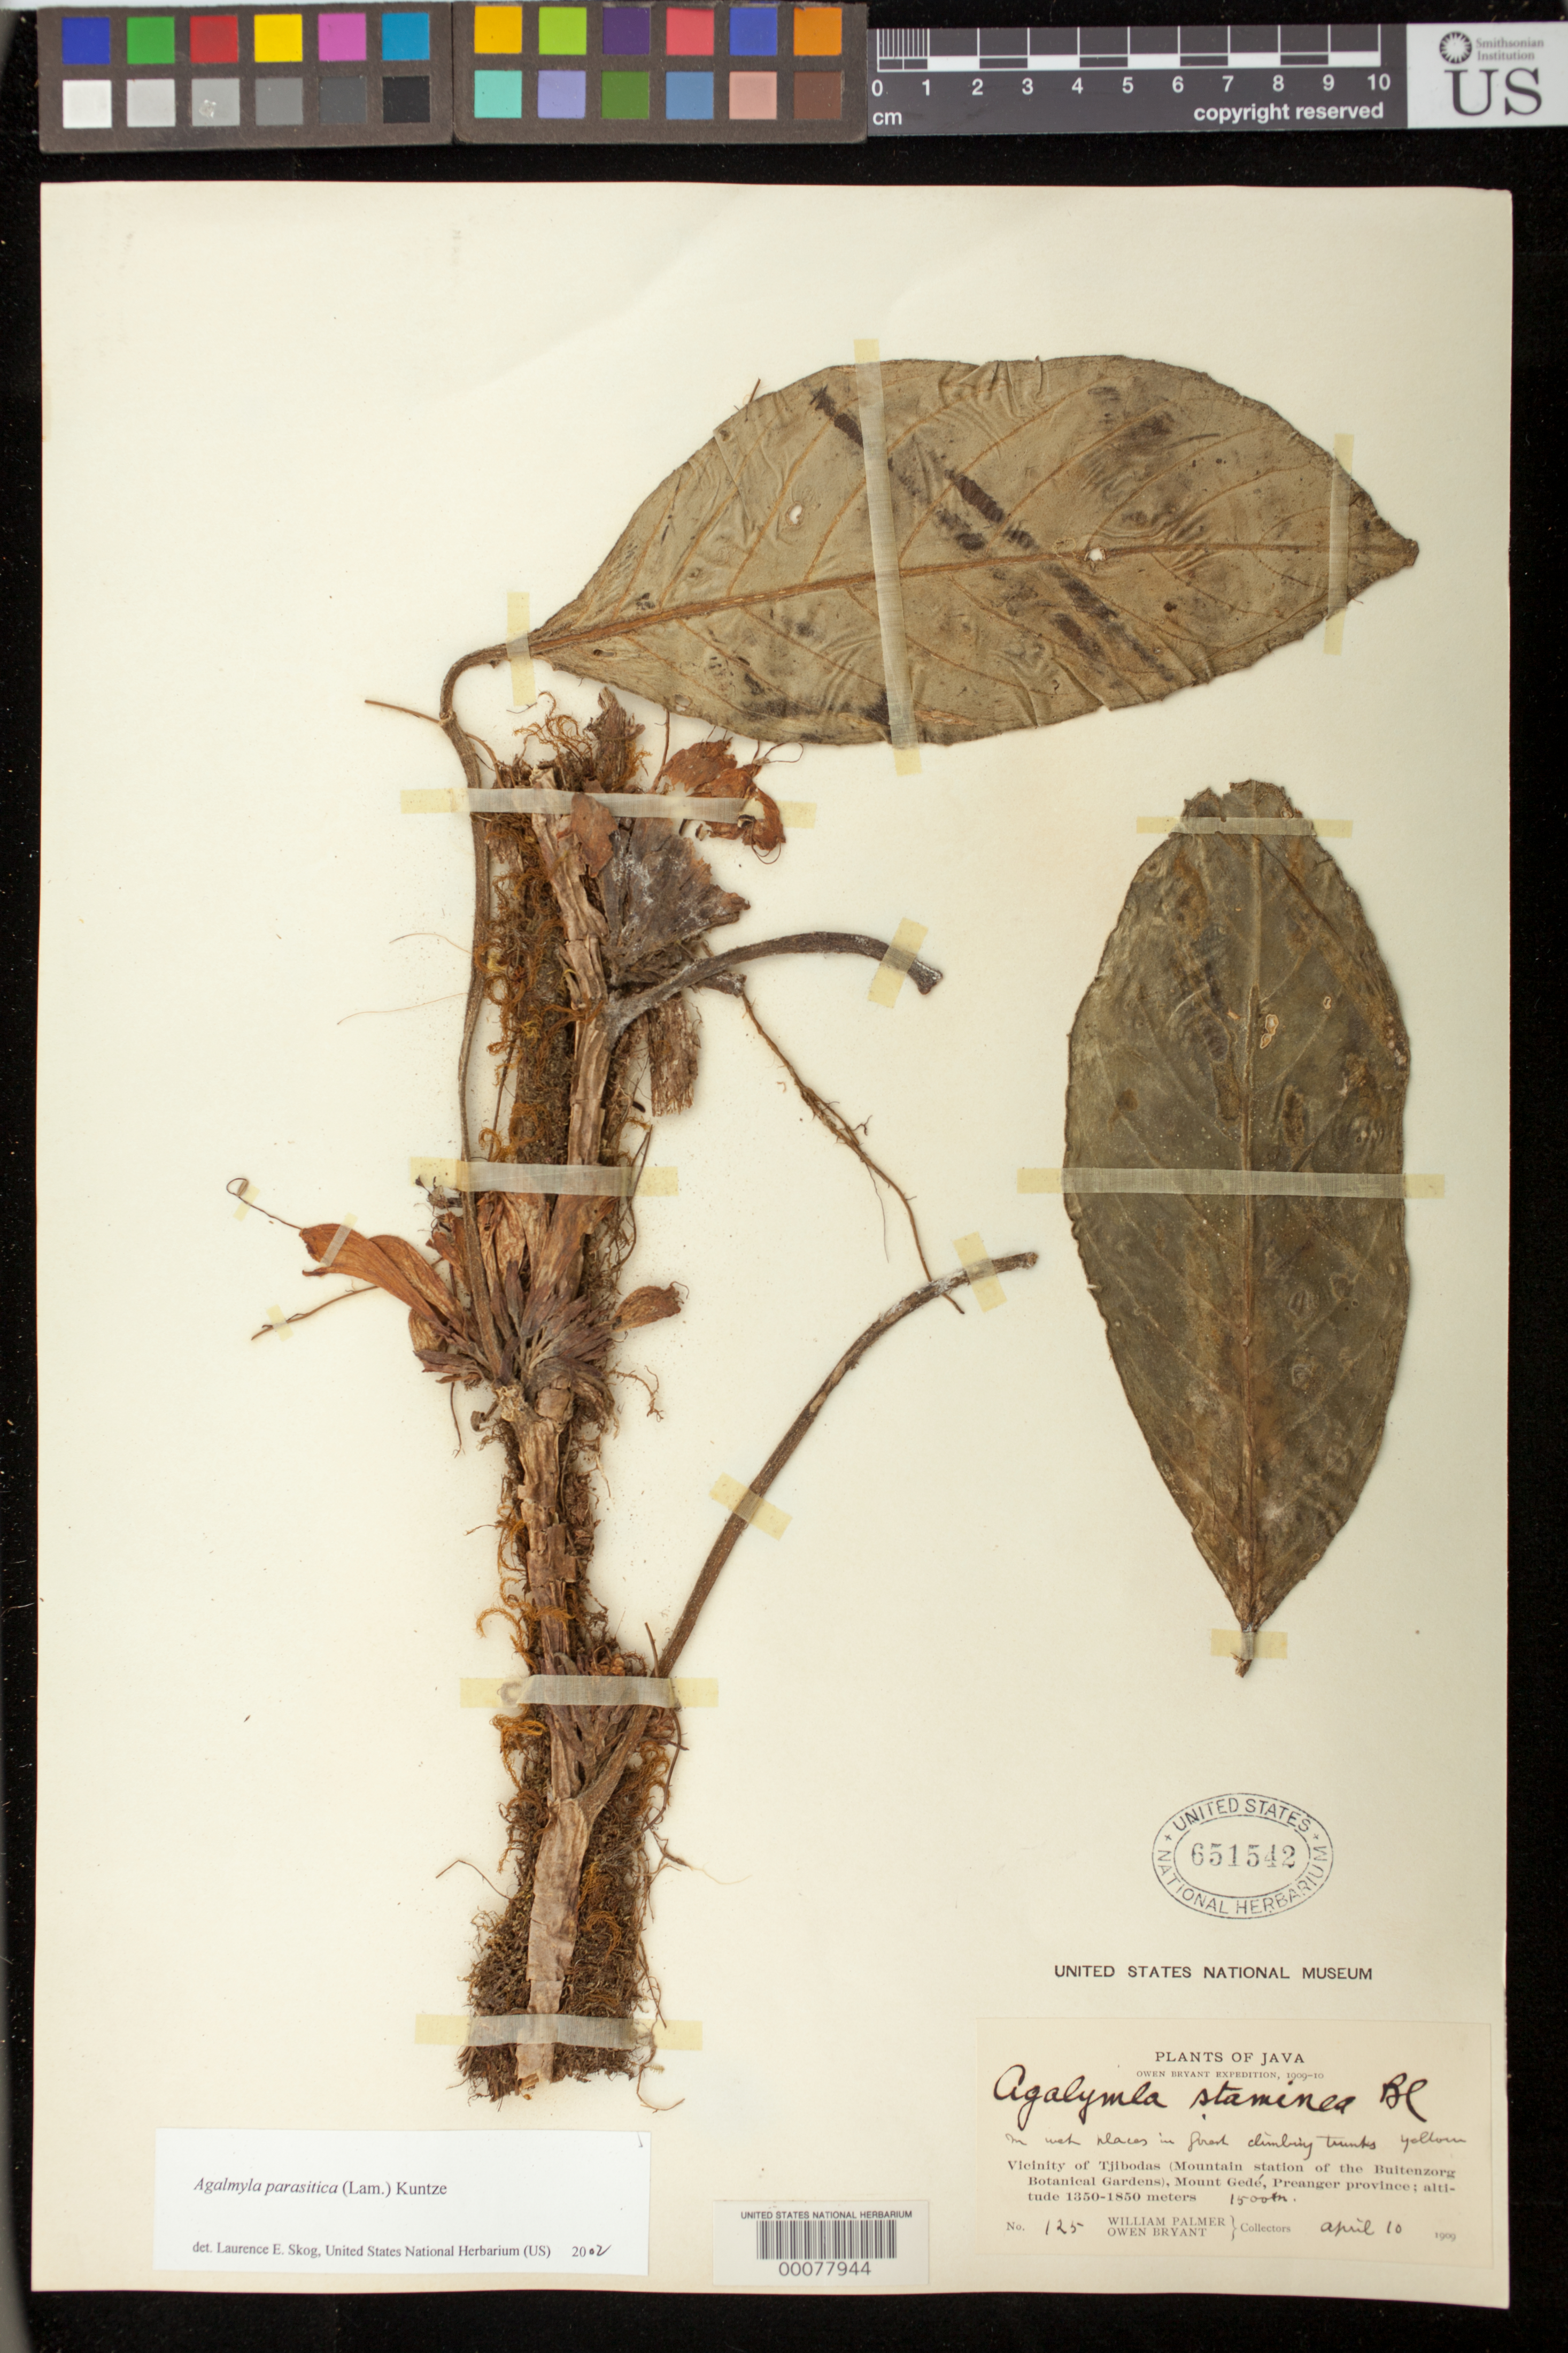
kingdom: Plantae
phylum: Tracheophyta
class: Magnoliopsida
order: Lamiales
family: Gesneriaceae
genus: Agalmyla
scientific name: Agalmyla parasitica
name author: (Lam.) Kuntze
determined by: Skog, Laurence E.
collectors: W. Palmer & O. Bryant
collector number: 125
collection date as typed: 10 Apr 1909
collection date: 1909-04-10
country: Indonesia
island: Java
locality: Vicinity of Tjibodas (mountain station of the Buitenzorg Botanical Gardens), Mount Gedé, Preanger province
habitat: In wet places in forest climbing trunks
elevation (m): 1500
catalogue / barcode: US 651542